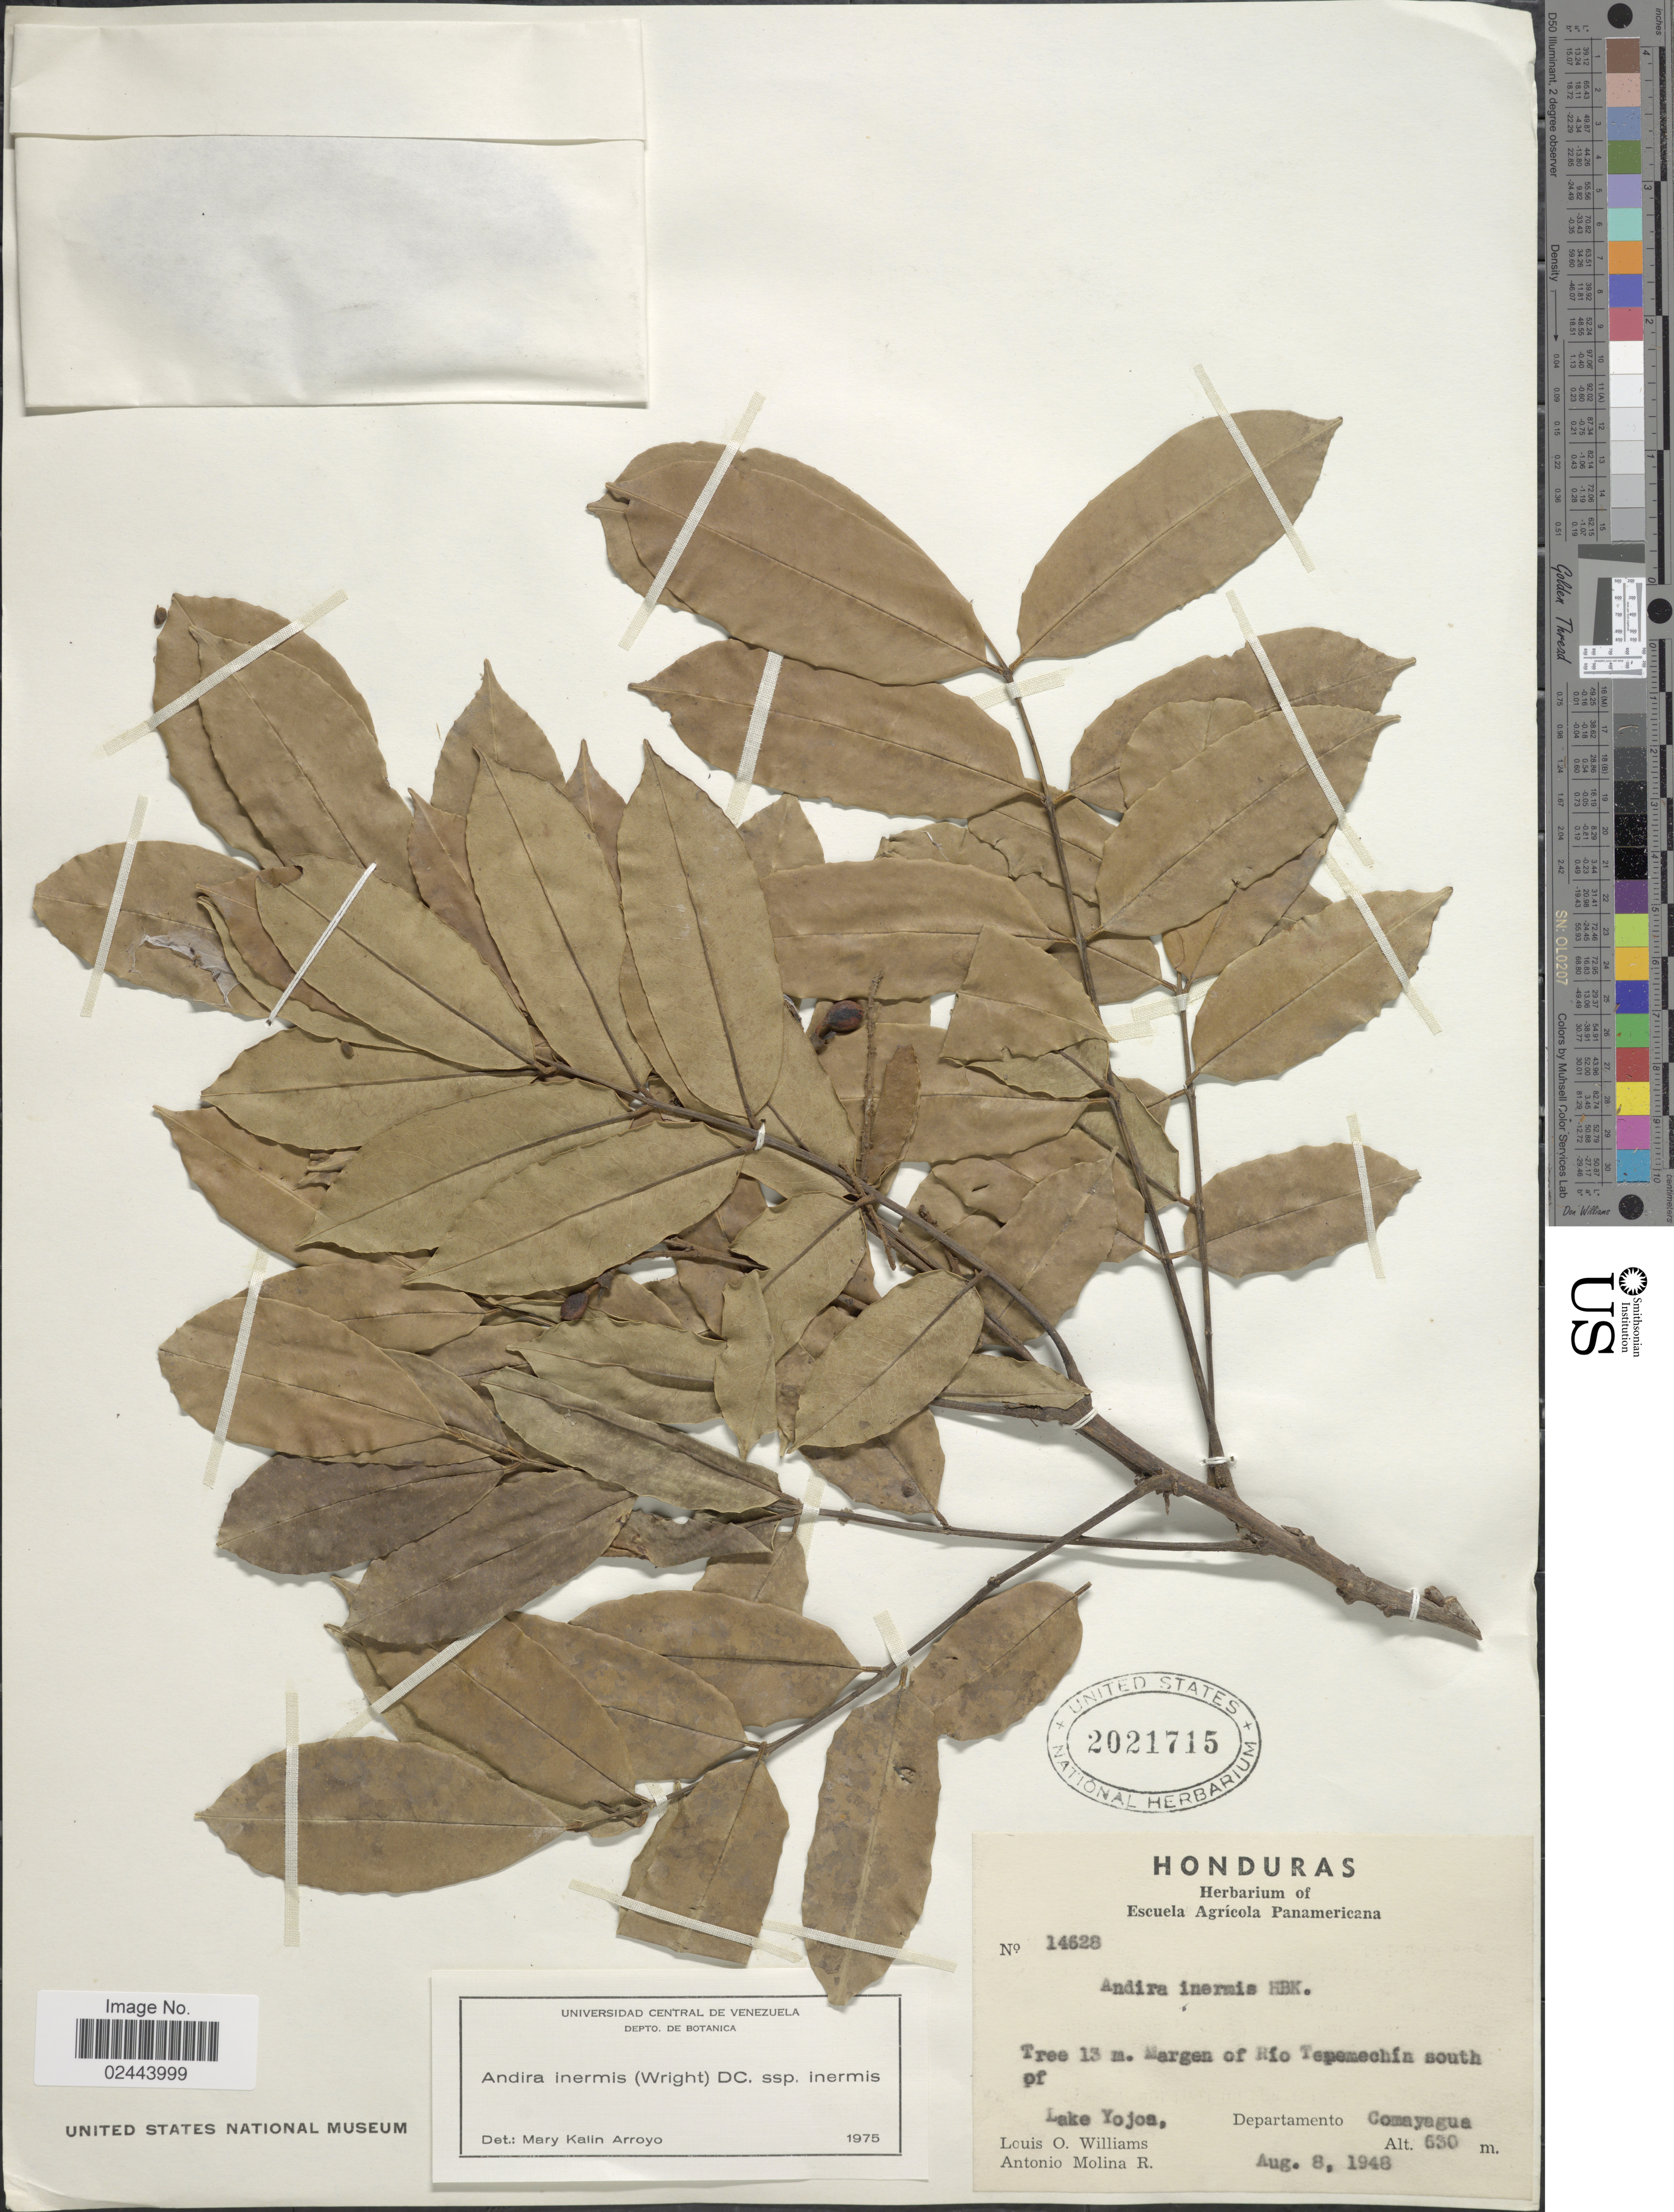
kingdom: Plantae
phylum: Tracheophyta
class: Magnoliopsida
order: Fabales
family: Fabaceae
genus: Andira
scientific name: Andira inermis subsp. inermis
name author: (W. Wright) Kunth ex DC.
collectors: L. O. Williams & A. Molina R.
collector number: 14628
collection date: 1948-08-08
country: Honduras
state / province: Comayagua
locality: Margen of Río Tepemechín south of Lake Yojoa, Departamento Comayagua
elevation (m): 630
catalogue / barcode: US 2021715